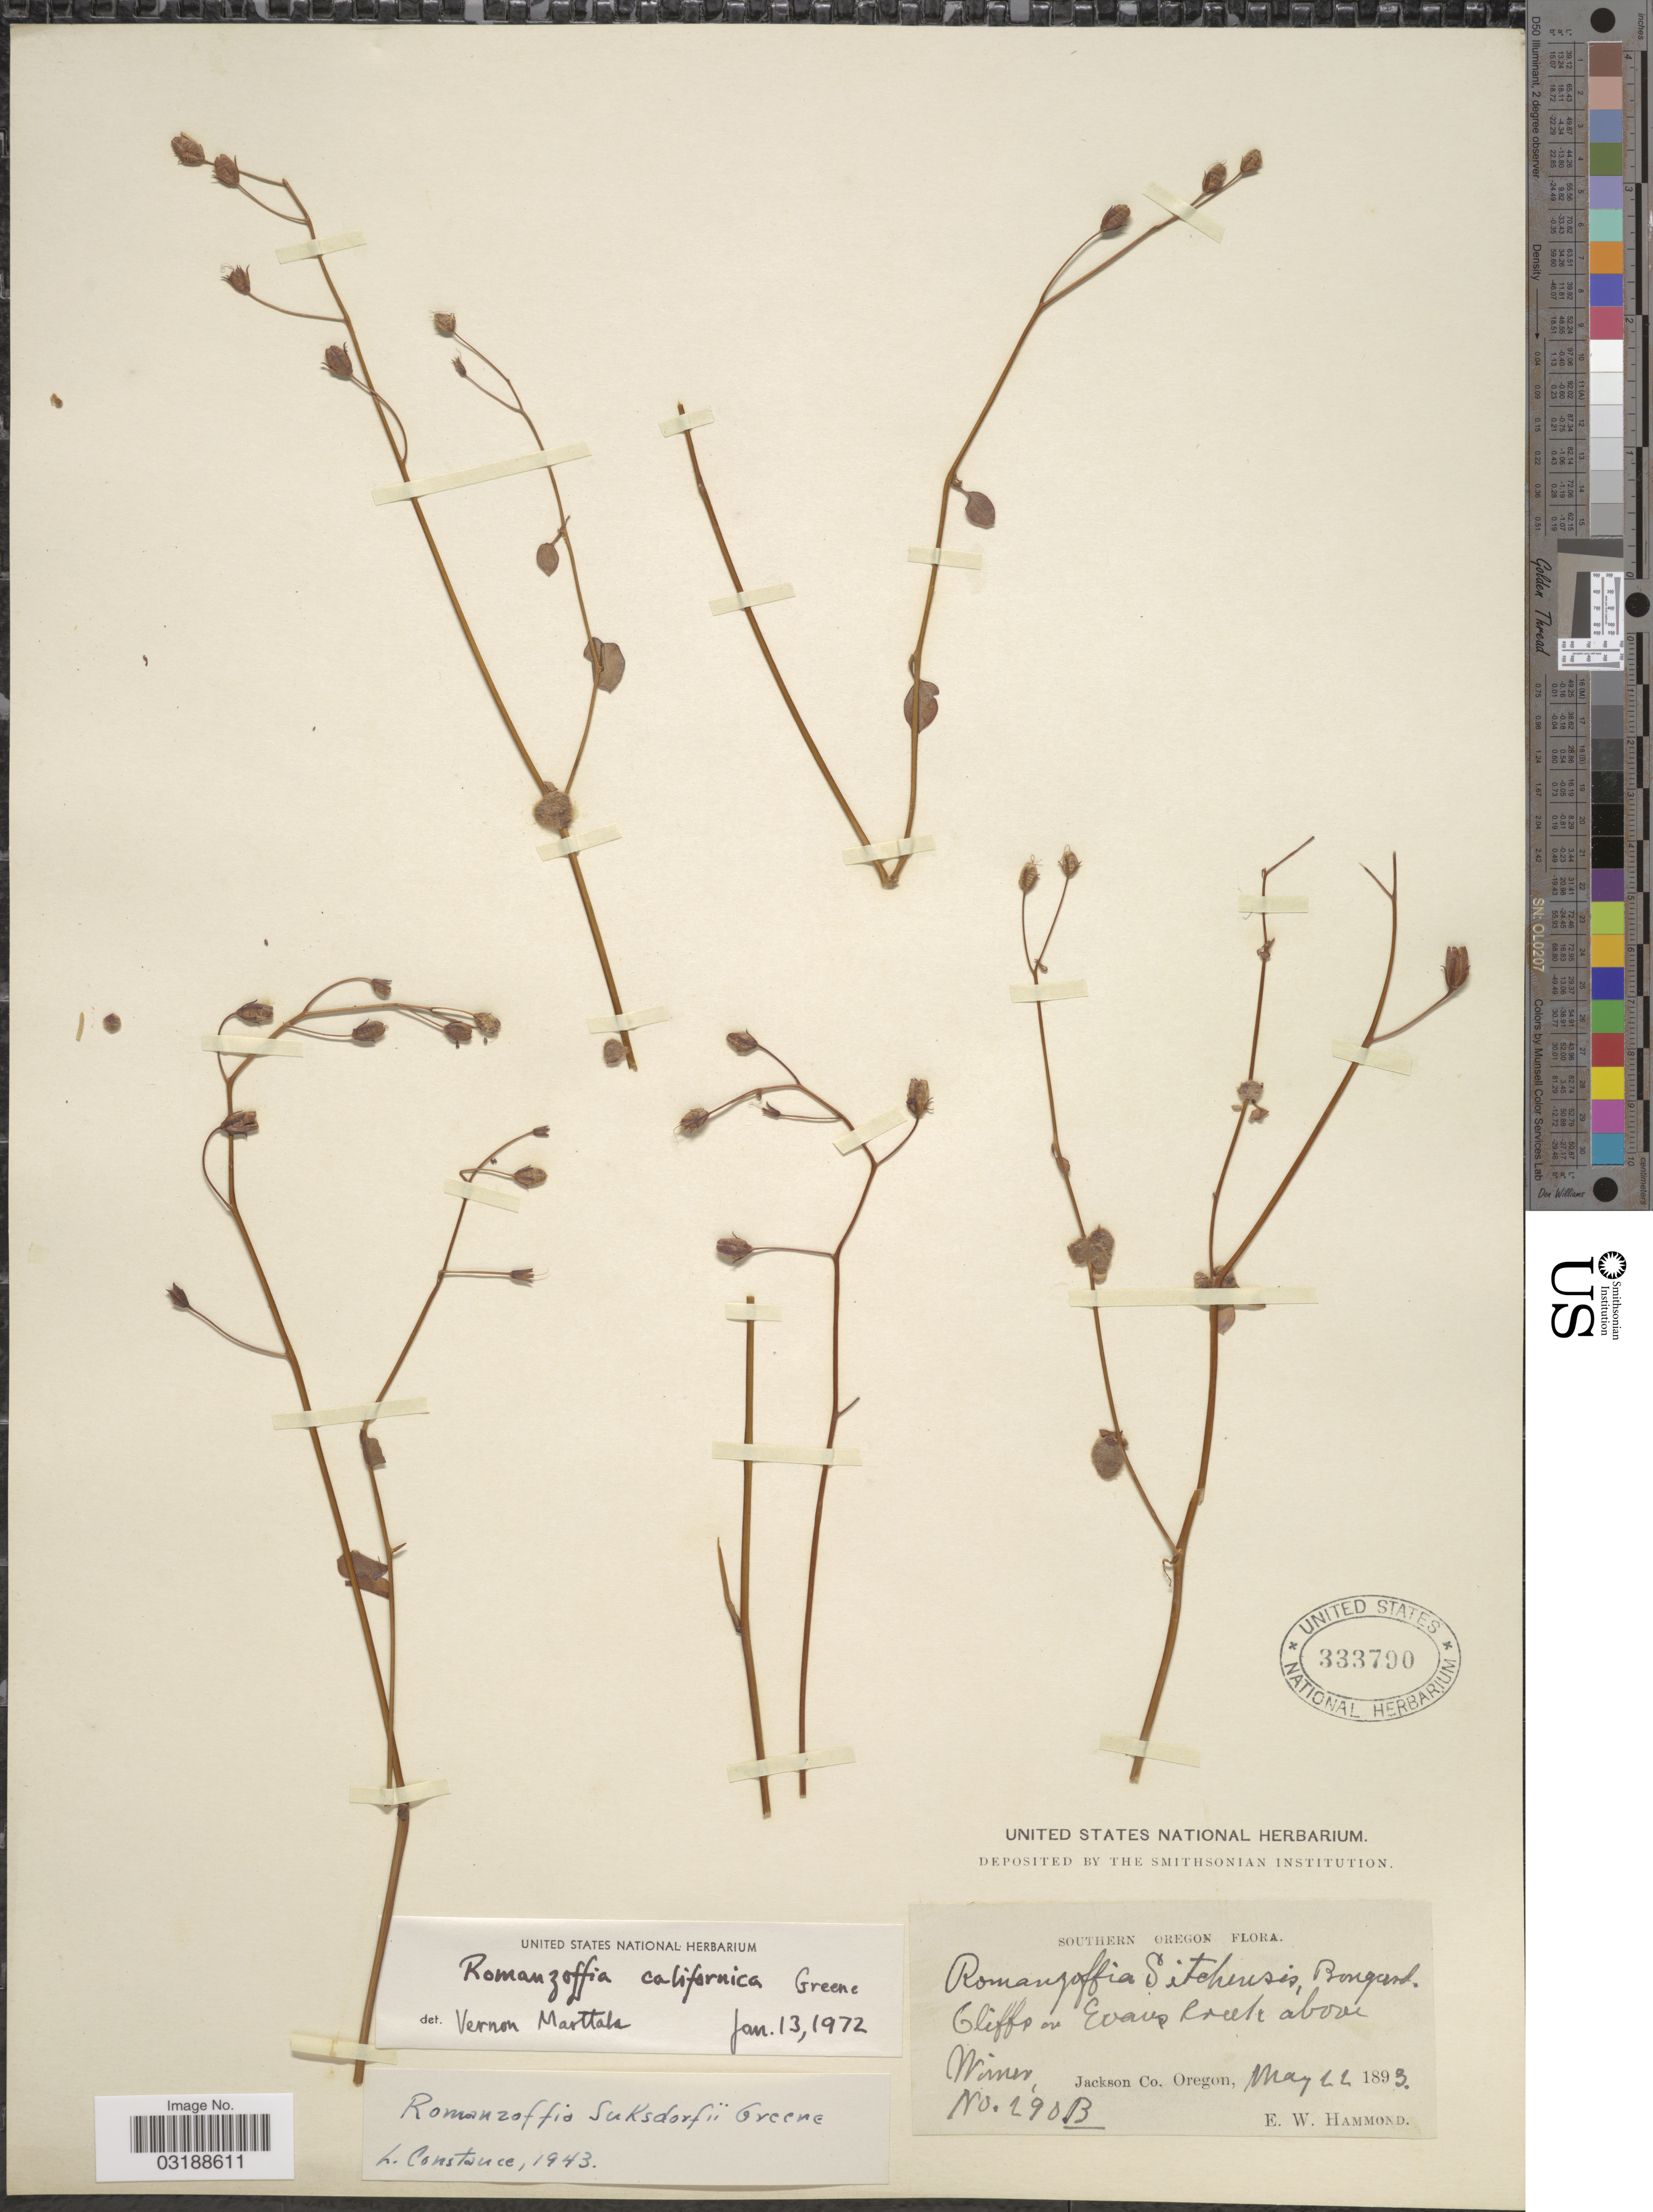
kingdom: Plantae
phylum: Tracheophyta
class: Magnoliopsida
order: Boraginales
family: Hydrophyllaceae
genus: Romanzoffia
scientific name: Romanzoffia californica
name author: Greene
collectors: E. Hammond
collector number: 290B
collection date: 1893-05-22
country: United States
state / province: Oregon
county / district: Jackson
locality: Southern Oregon, Cliffs on Evans Creek above Wimer, Jackson Co.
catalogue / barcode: US 333790